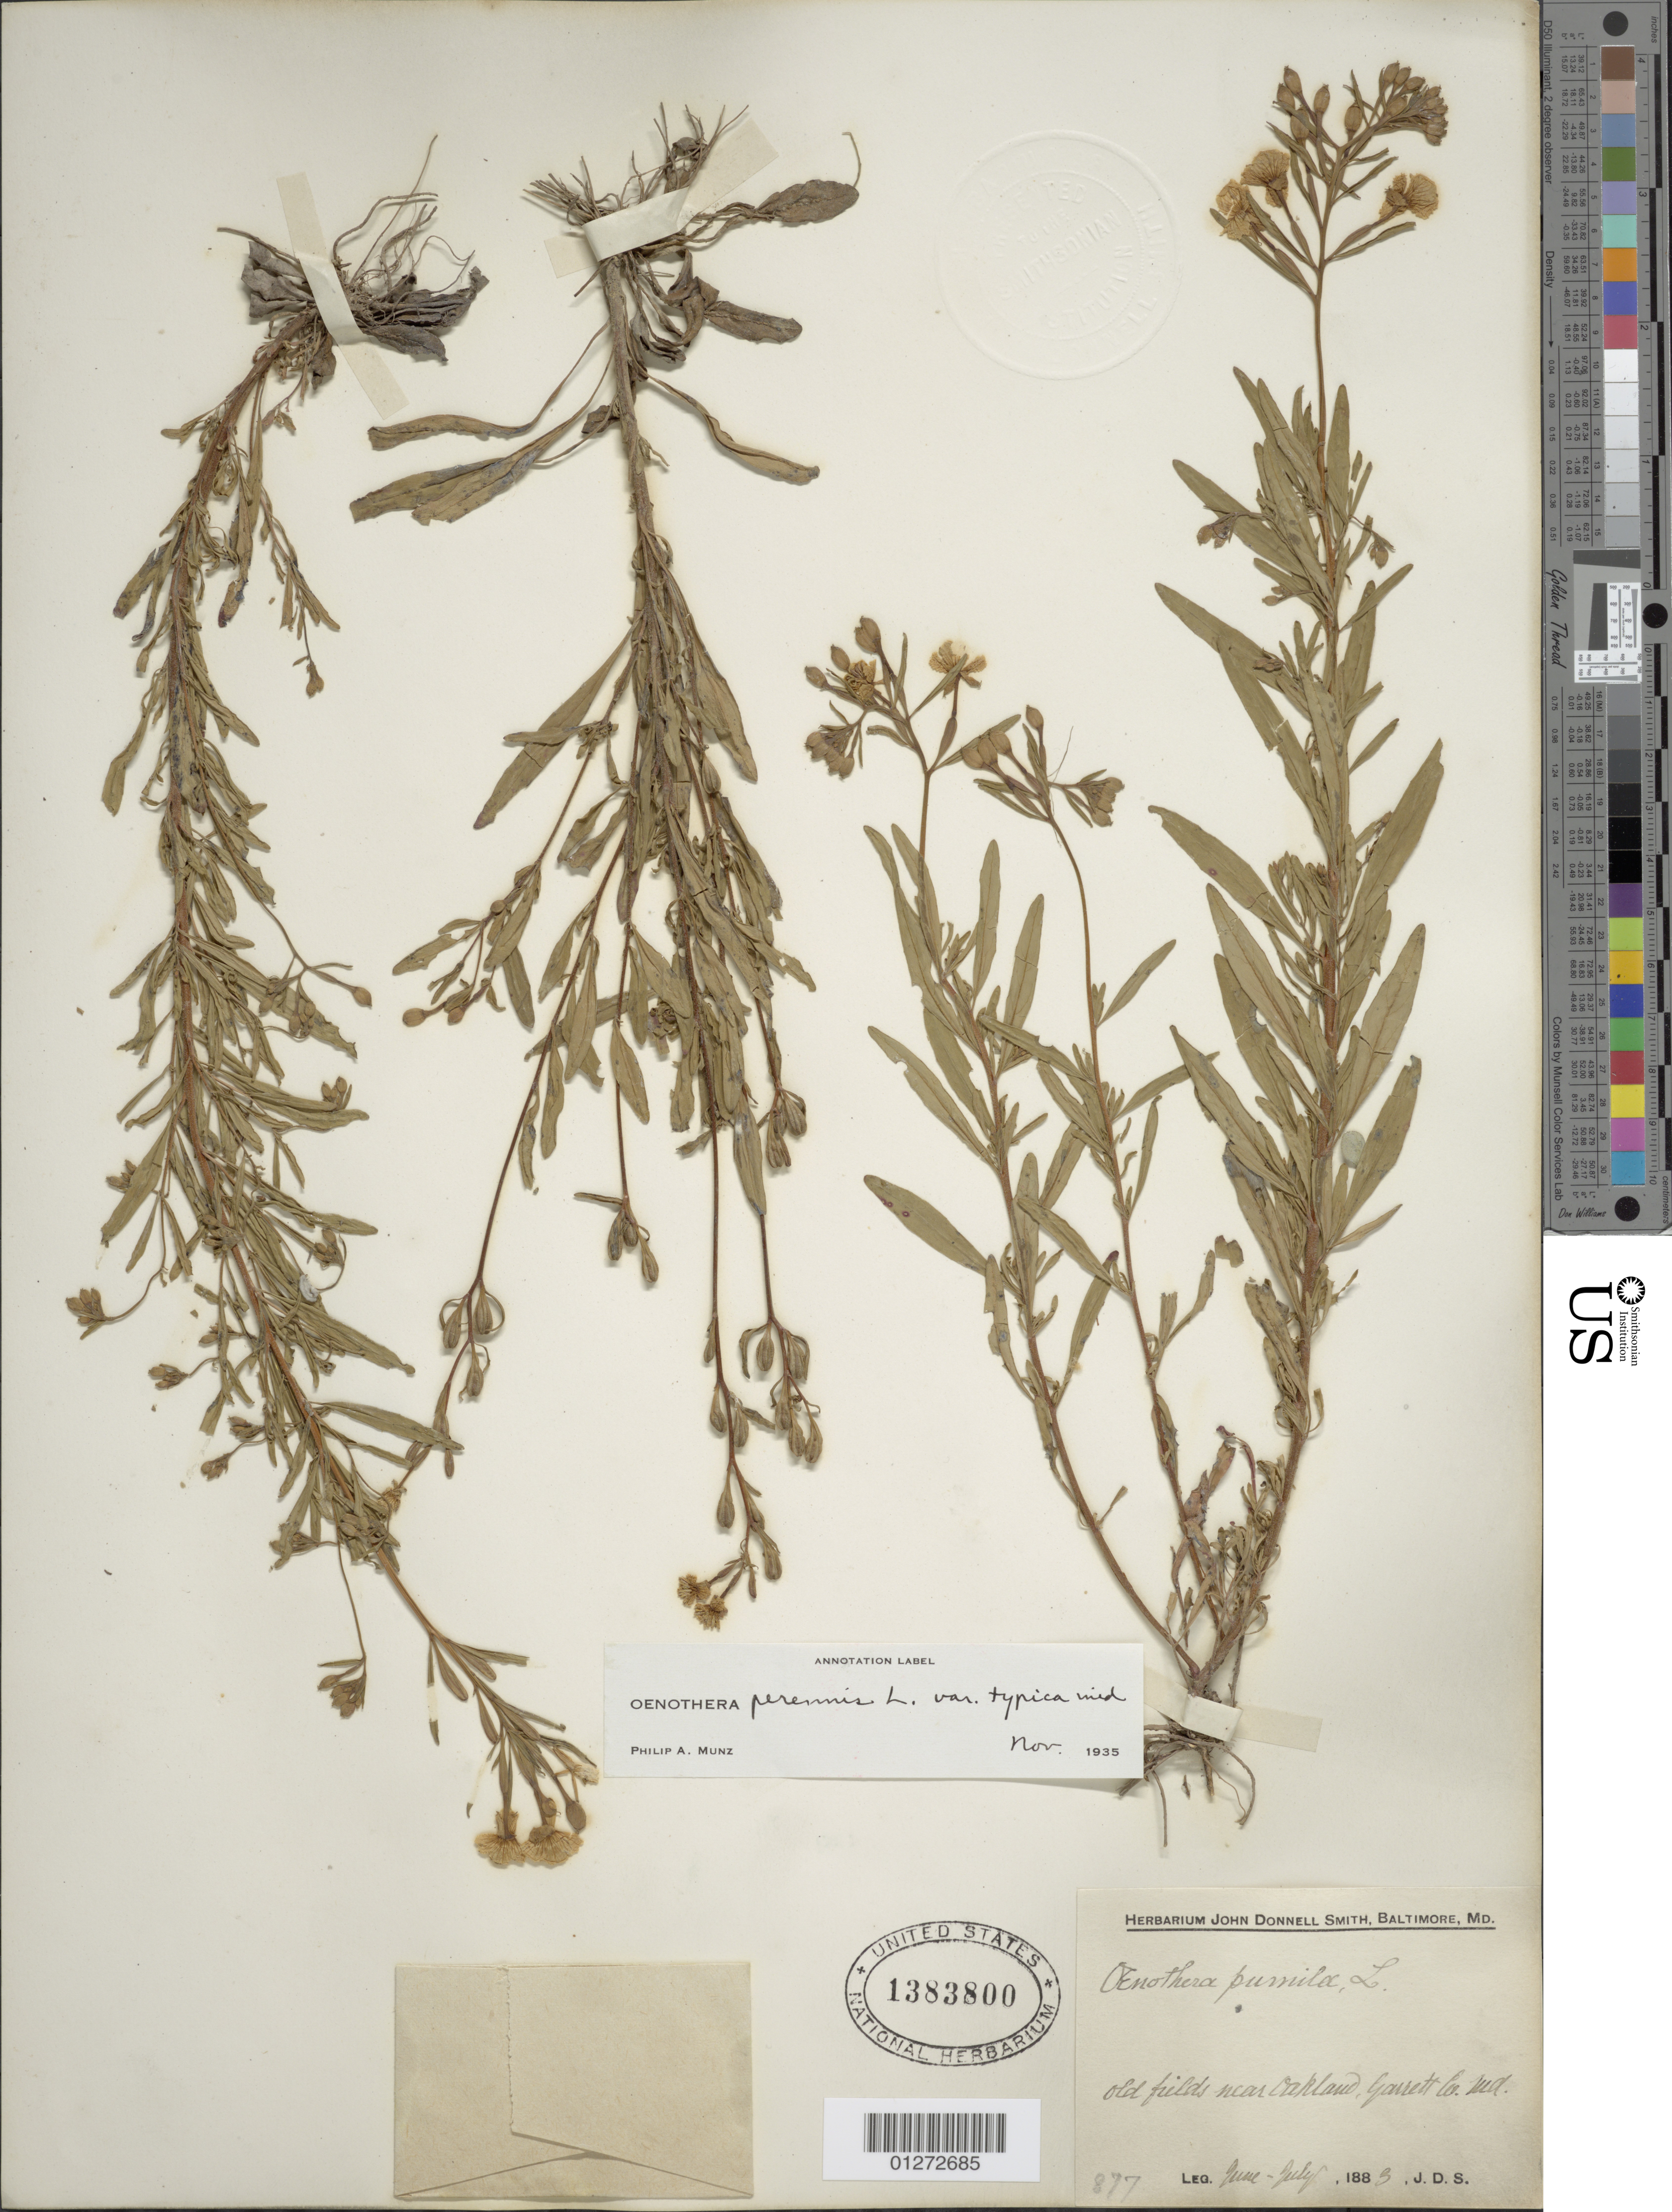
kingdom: Plantae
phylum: Tracheophyta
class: Magnoliopsida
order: Myrtales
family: Onagraceae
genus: Oenothera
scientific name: Oenothera perennis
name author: L.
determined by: Straley, G. B.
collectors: J. Donnell Smith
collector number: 877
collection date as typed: June - July 1883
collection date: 1883-06/1883-07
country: United States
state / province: Maryland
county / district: Garrett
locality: Oakland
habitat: Old fields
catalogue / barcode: US 1383800